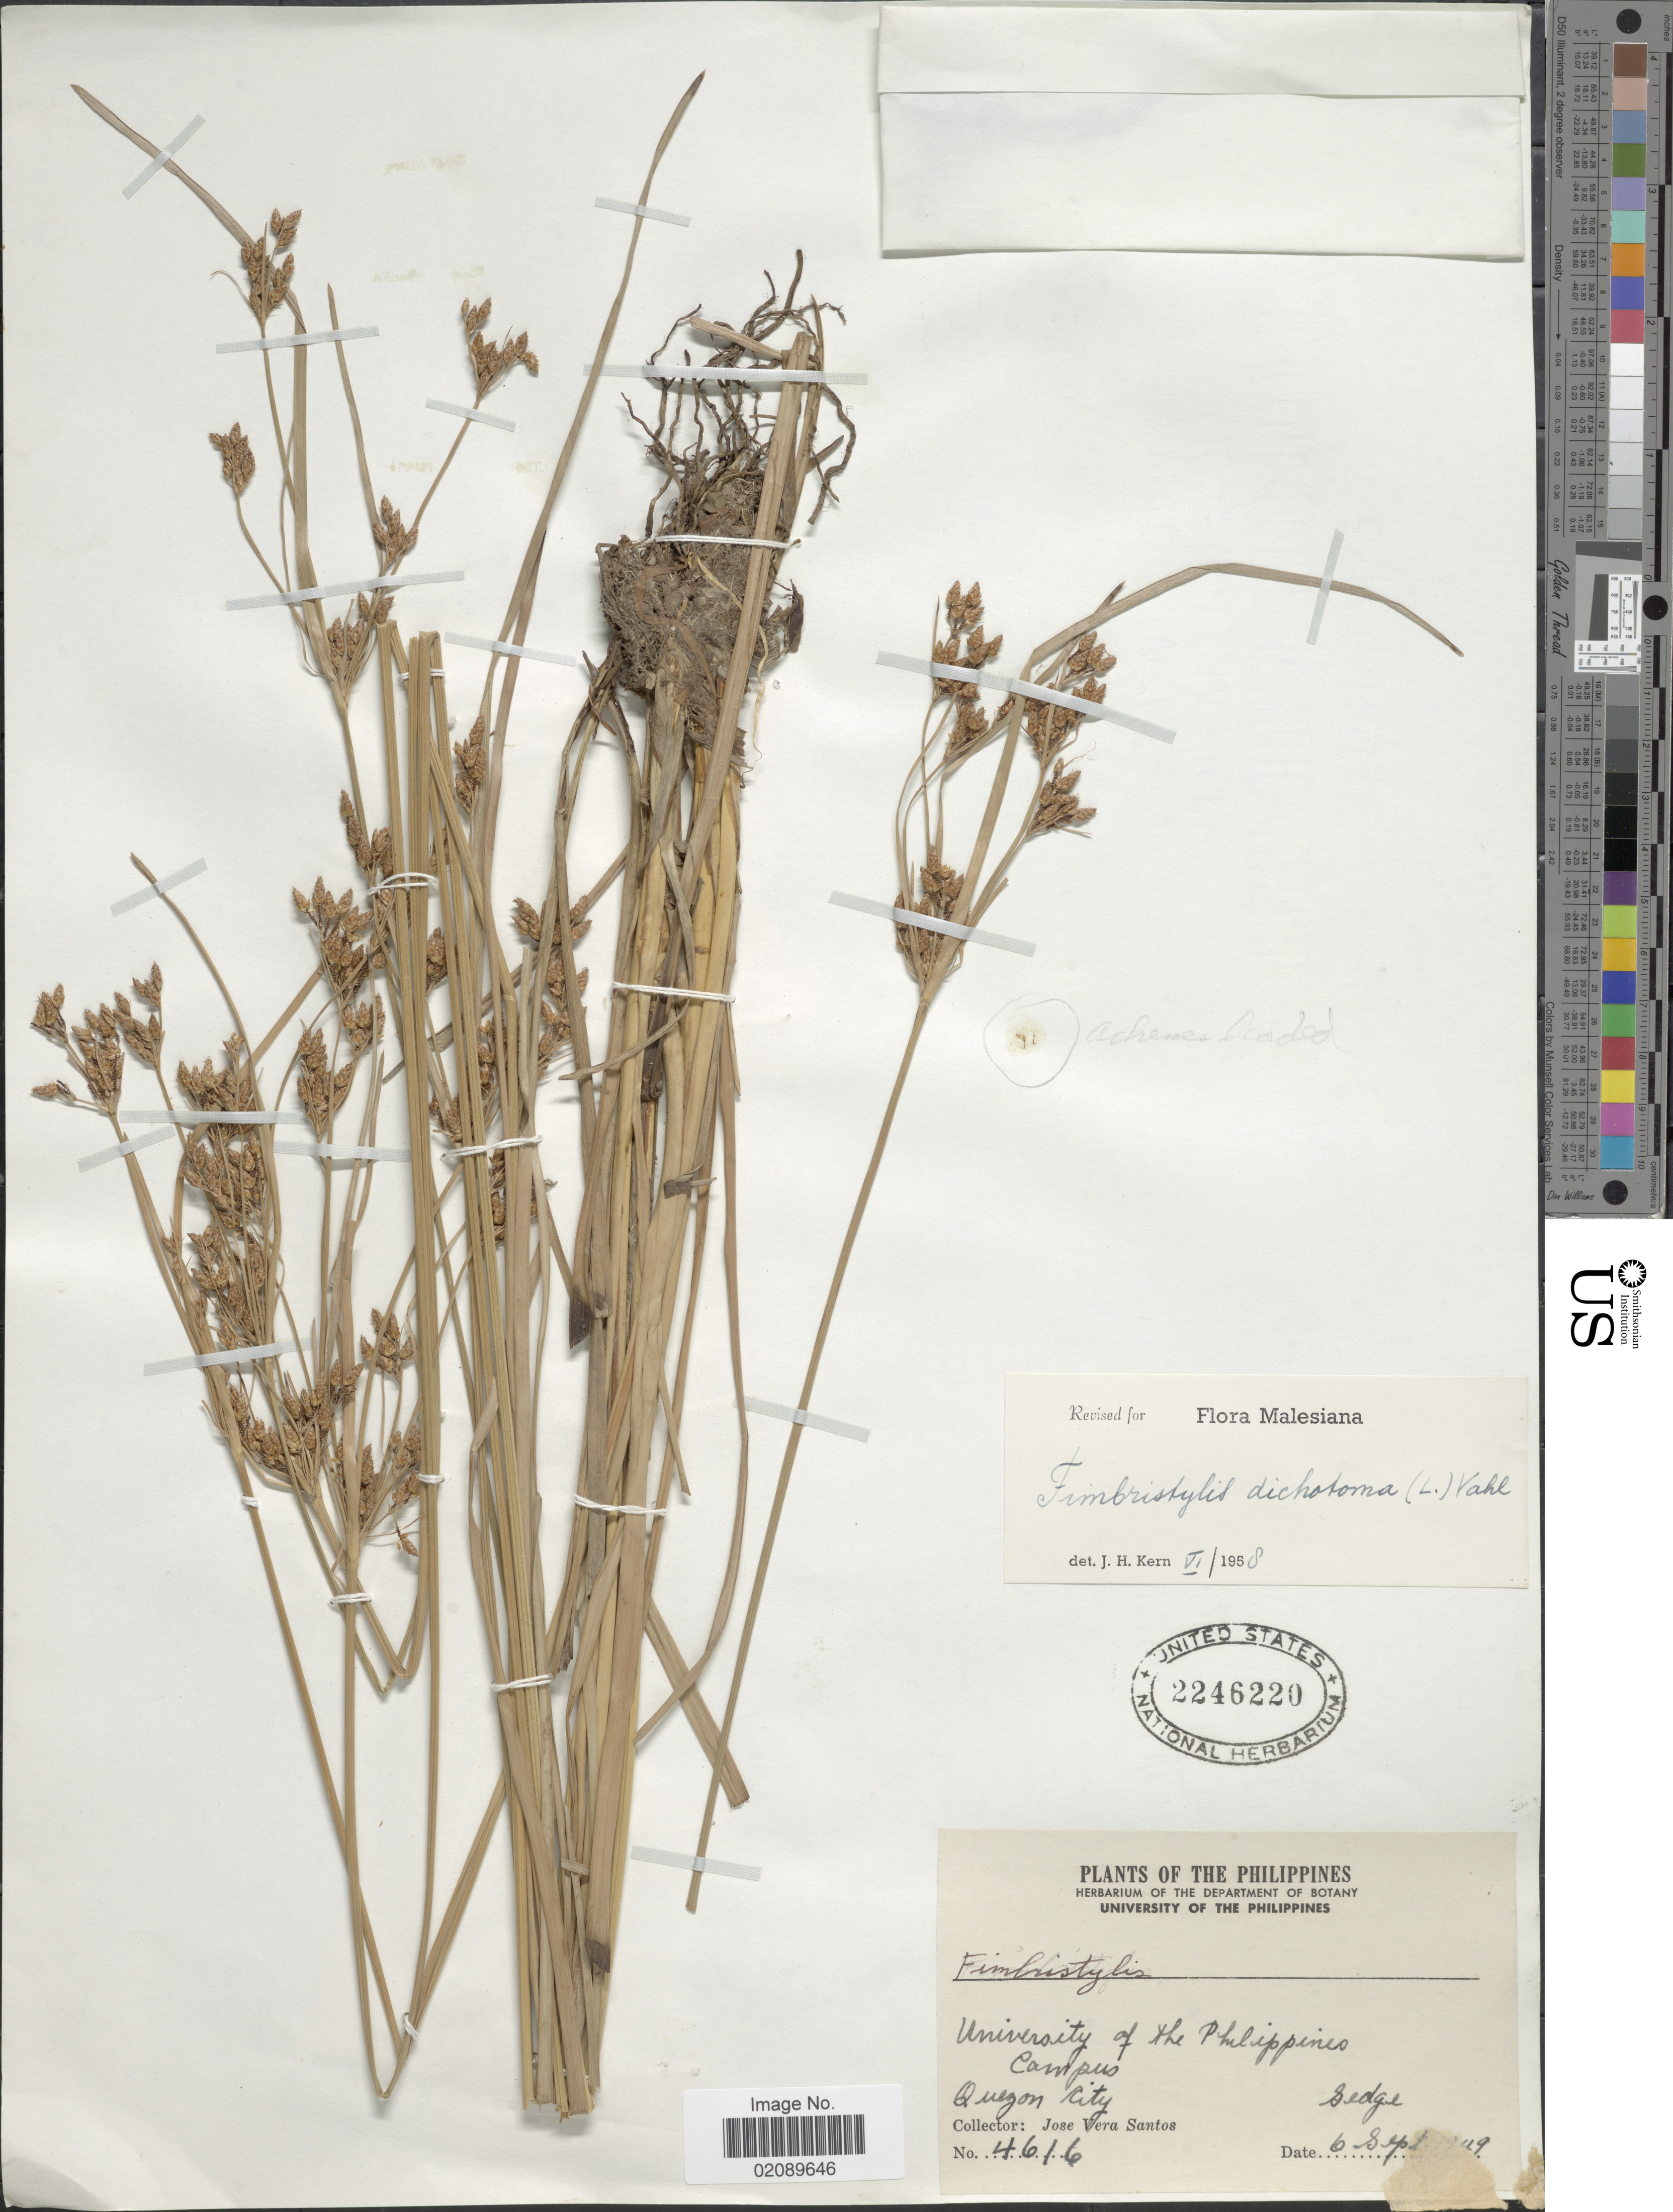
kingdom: Plantae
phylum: Tracheophyta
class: Liliopsida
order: Poales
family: Cyperaceae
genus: Fimbristylis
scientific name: Fimbristylis dichotoma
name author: (L.) Vahl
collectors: J. Santos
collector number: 4616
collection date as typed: Transcribed d/m/y: 6/9/49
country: Philippines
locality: University of the Philippines Campus, Quezon City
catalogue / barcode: US 2246220